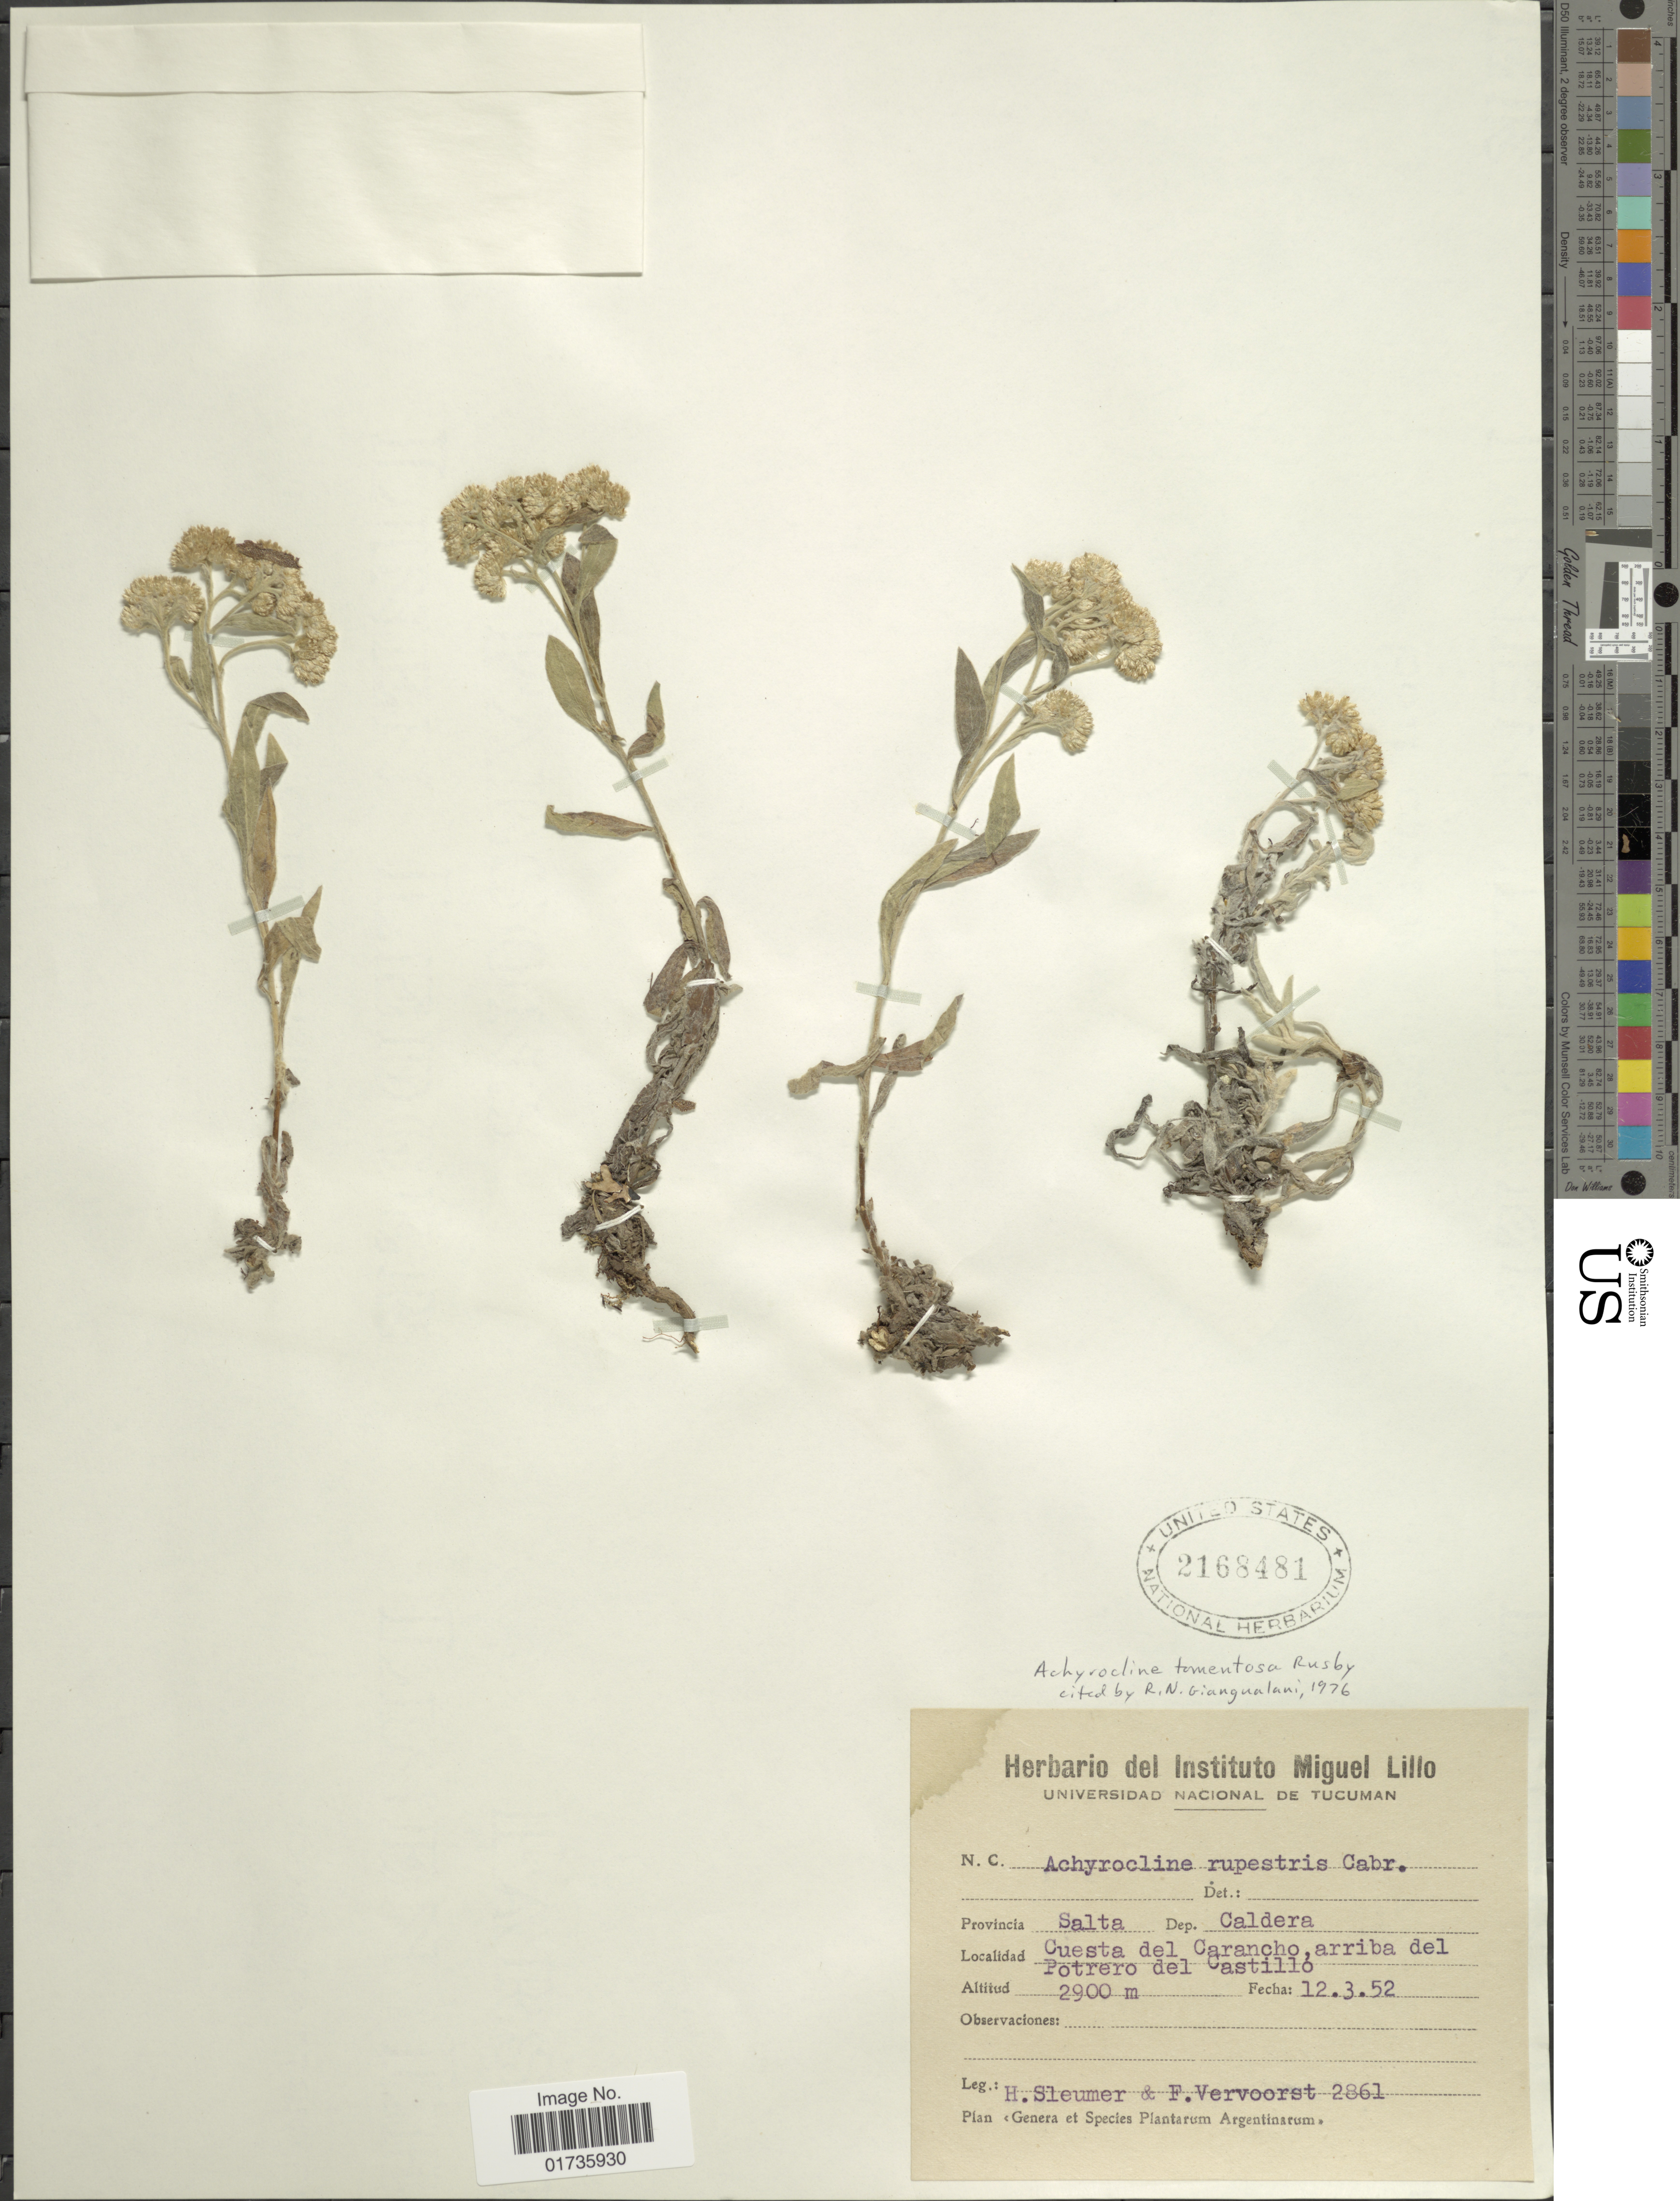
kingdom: Plantae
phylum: Tracheophyta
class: Magnoliopsida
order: Asterales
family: Asteraceae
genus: Achyrocline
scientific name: Achyrocline tomentosa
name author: Rusby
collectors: H. O. Sleumer & F. Vervoorst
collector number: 2861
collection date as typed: Transcribed d/m/y: 12/3/52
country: Argentina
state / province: Salta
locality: Dep. Caldera, Cuesta del Carancho, arriba del Potrero de; Castillo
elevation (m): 2900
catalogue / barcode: US 2168481